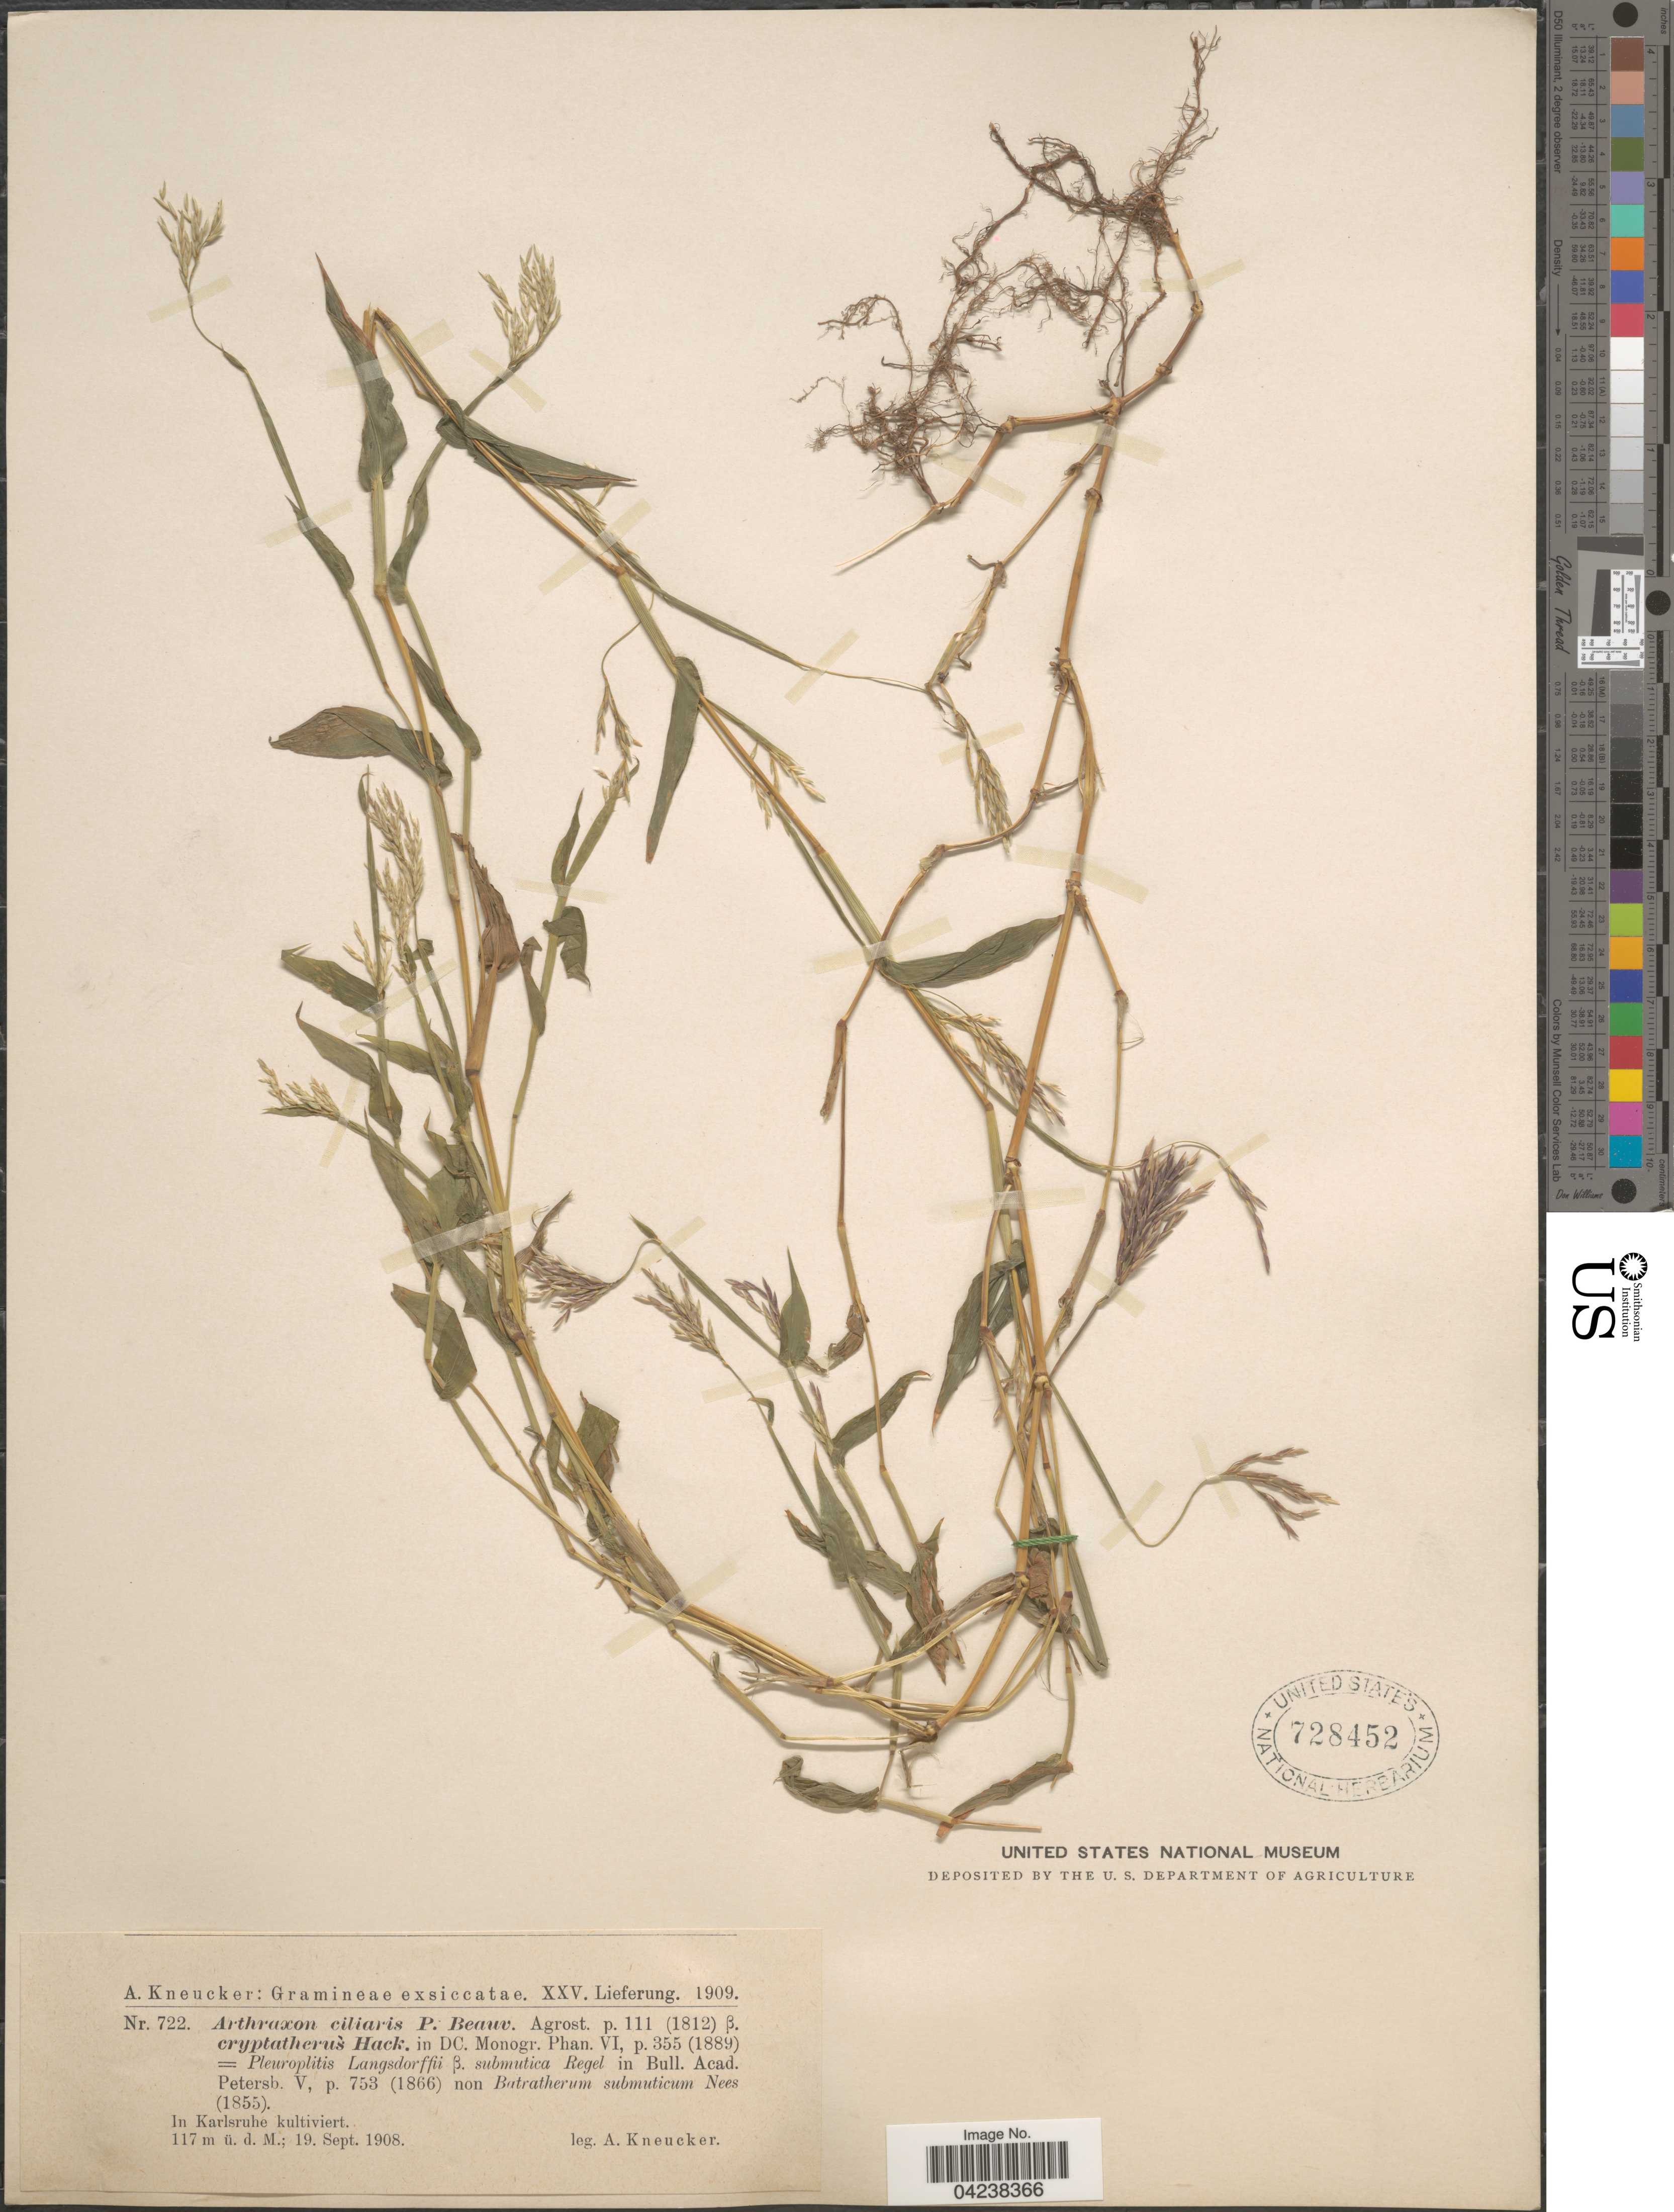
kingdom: Plantae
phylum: Tracheophyta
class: Liliopsida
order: Poales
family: Poaceae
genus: Arthraxon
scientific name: Arthraxon hispidus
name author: (Thunb.) Makino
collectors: A. Kneucker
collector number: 722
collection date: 1908-09-19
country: Germany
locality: In Karlsruhe kultiviert.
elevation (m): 117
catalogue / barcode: US 728452